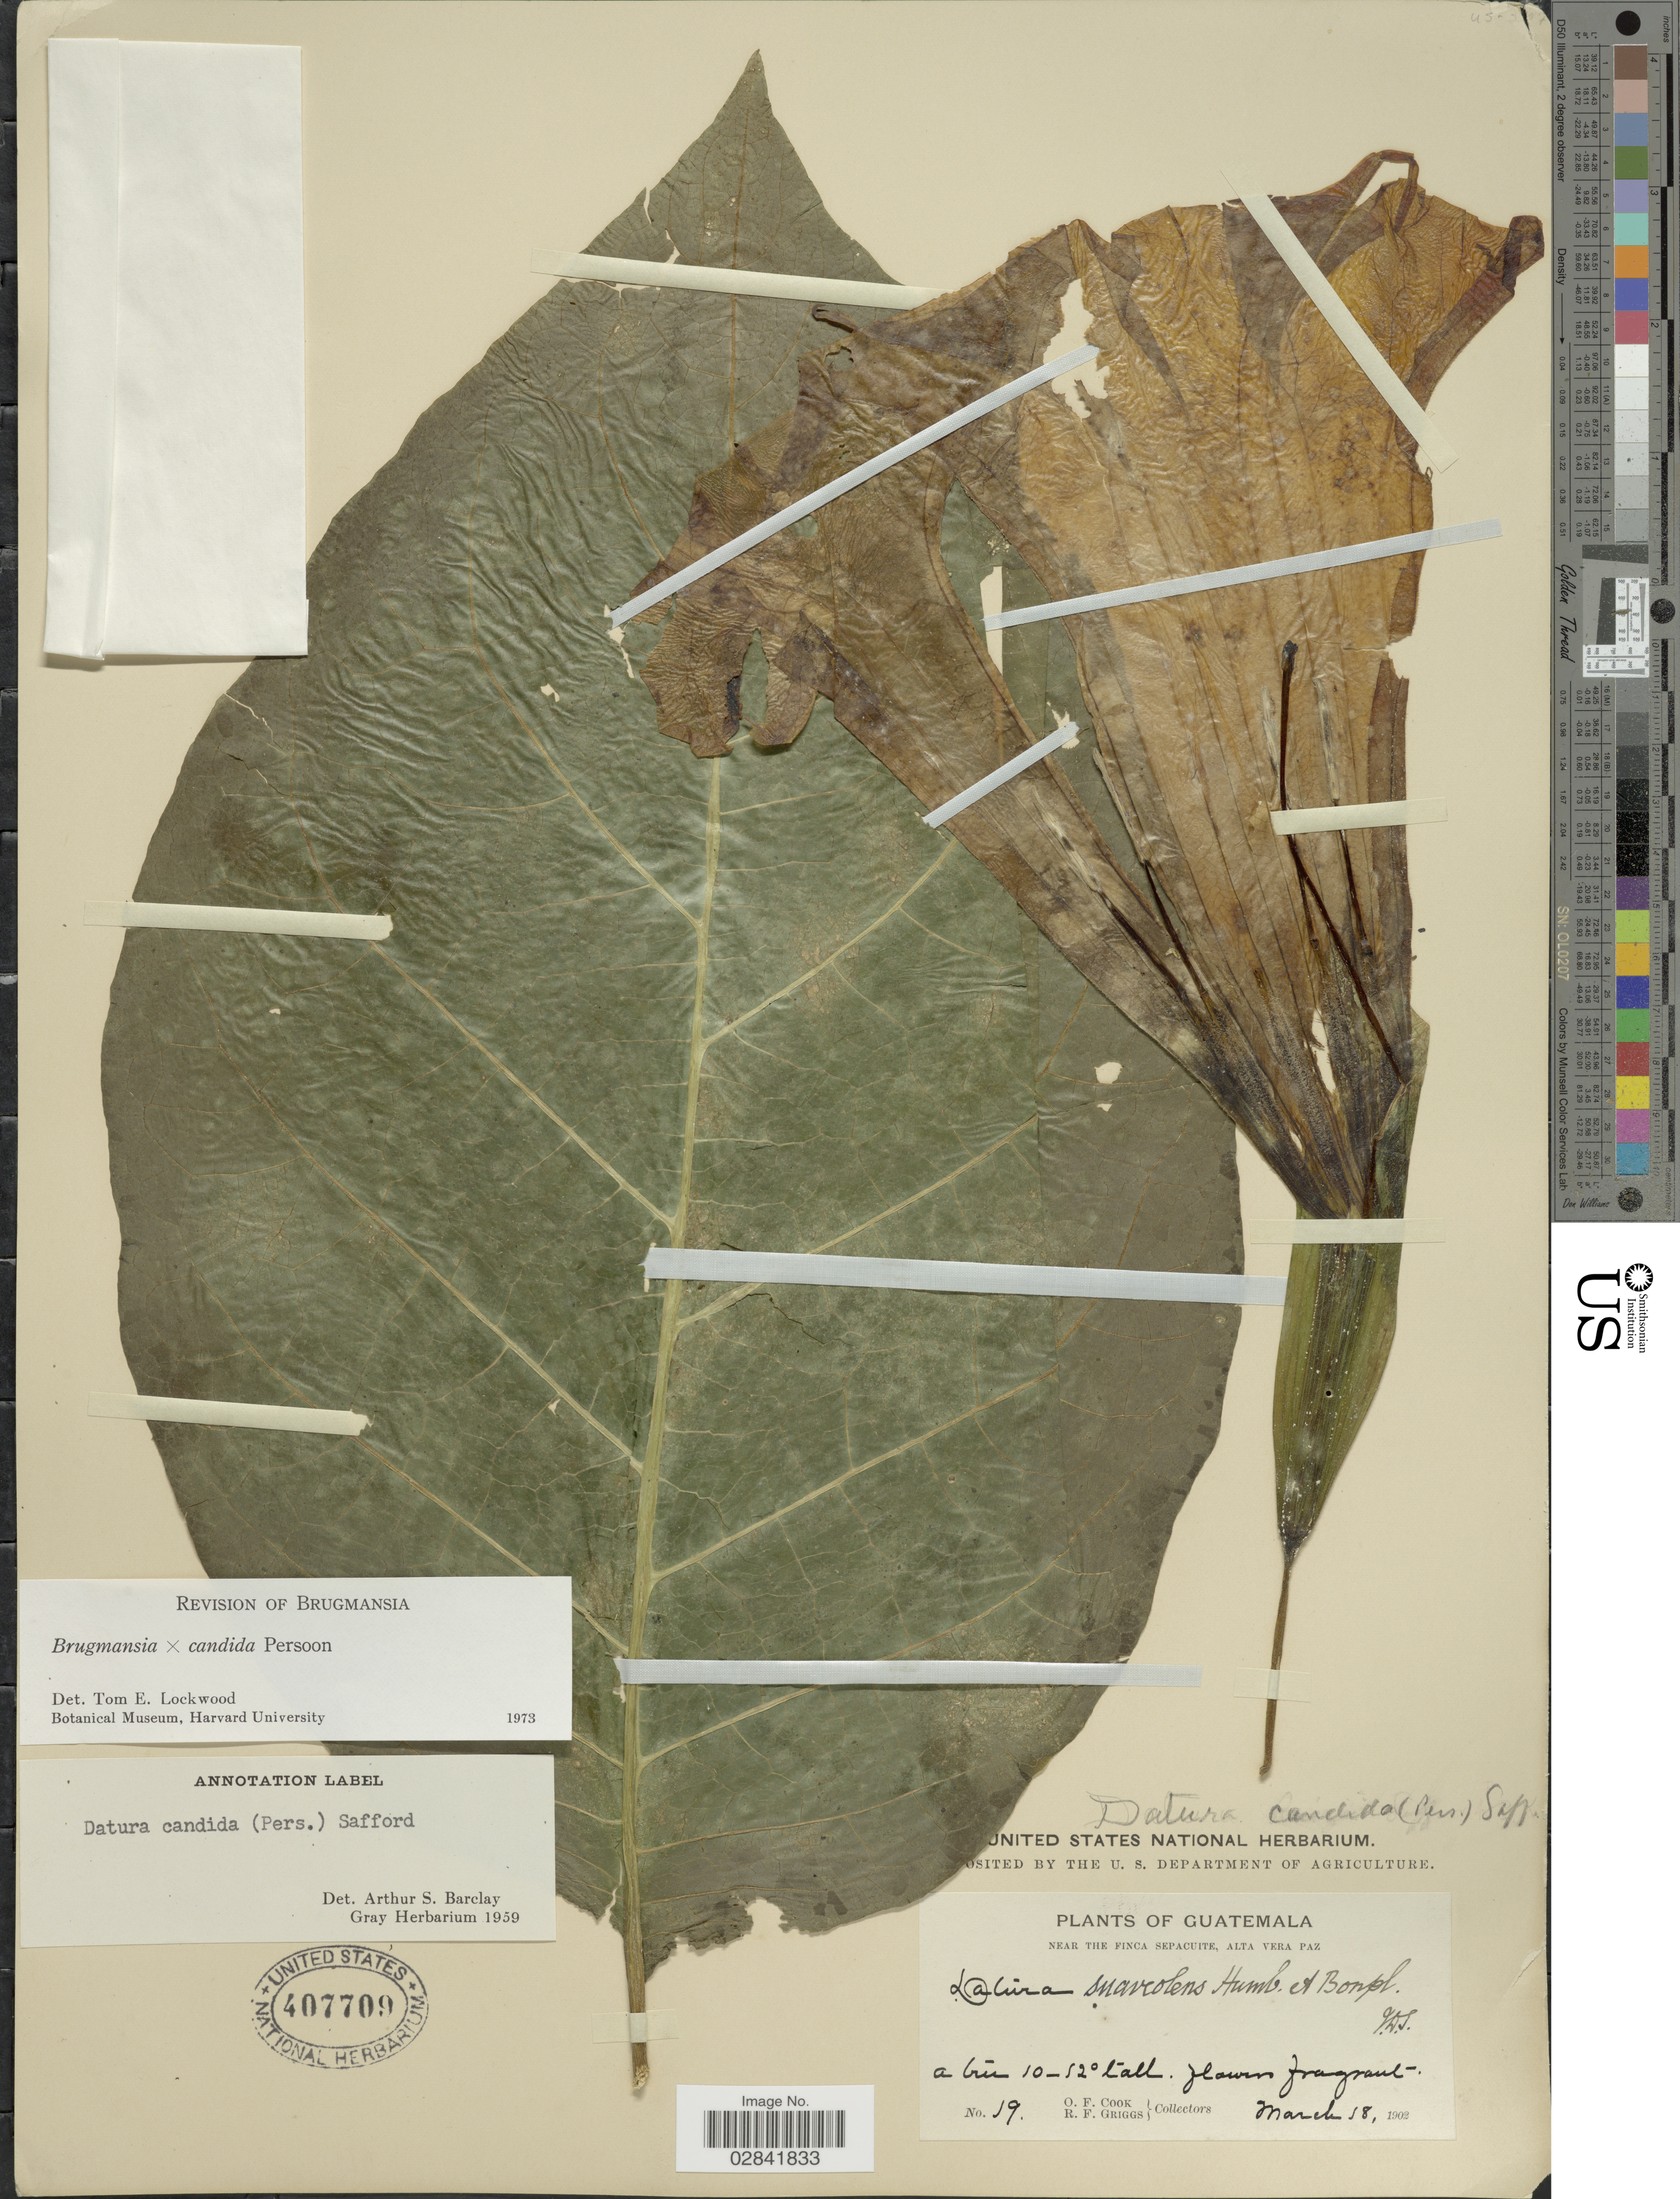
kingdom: Plantae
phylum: Tracheophyta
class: Magnoliopsida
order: Solanales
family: Solanaceae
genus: Brugmansia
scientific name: Brugmansia x candida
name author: Pers.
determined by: Lockwood, T. E.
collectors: O. F. Cook & R. F. Griggs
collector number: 19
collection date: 1902-03-18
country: Guatemala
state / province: Alta Verapaz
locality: Near the finca Sepacuite, Alta Vera Paz.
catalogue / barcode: US 407709